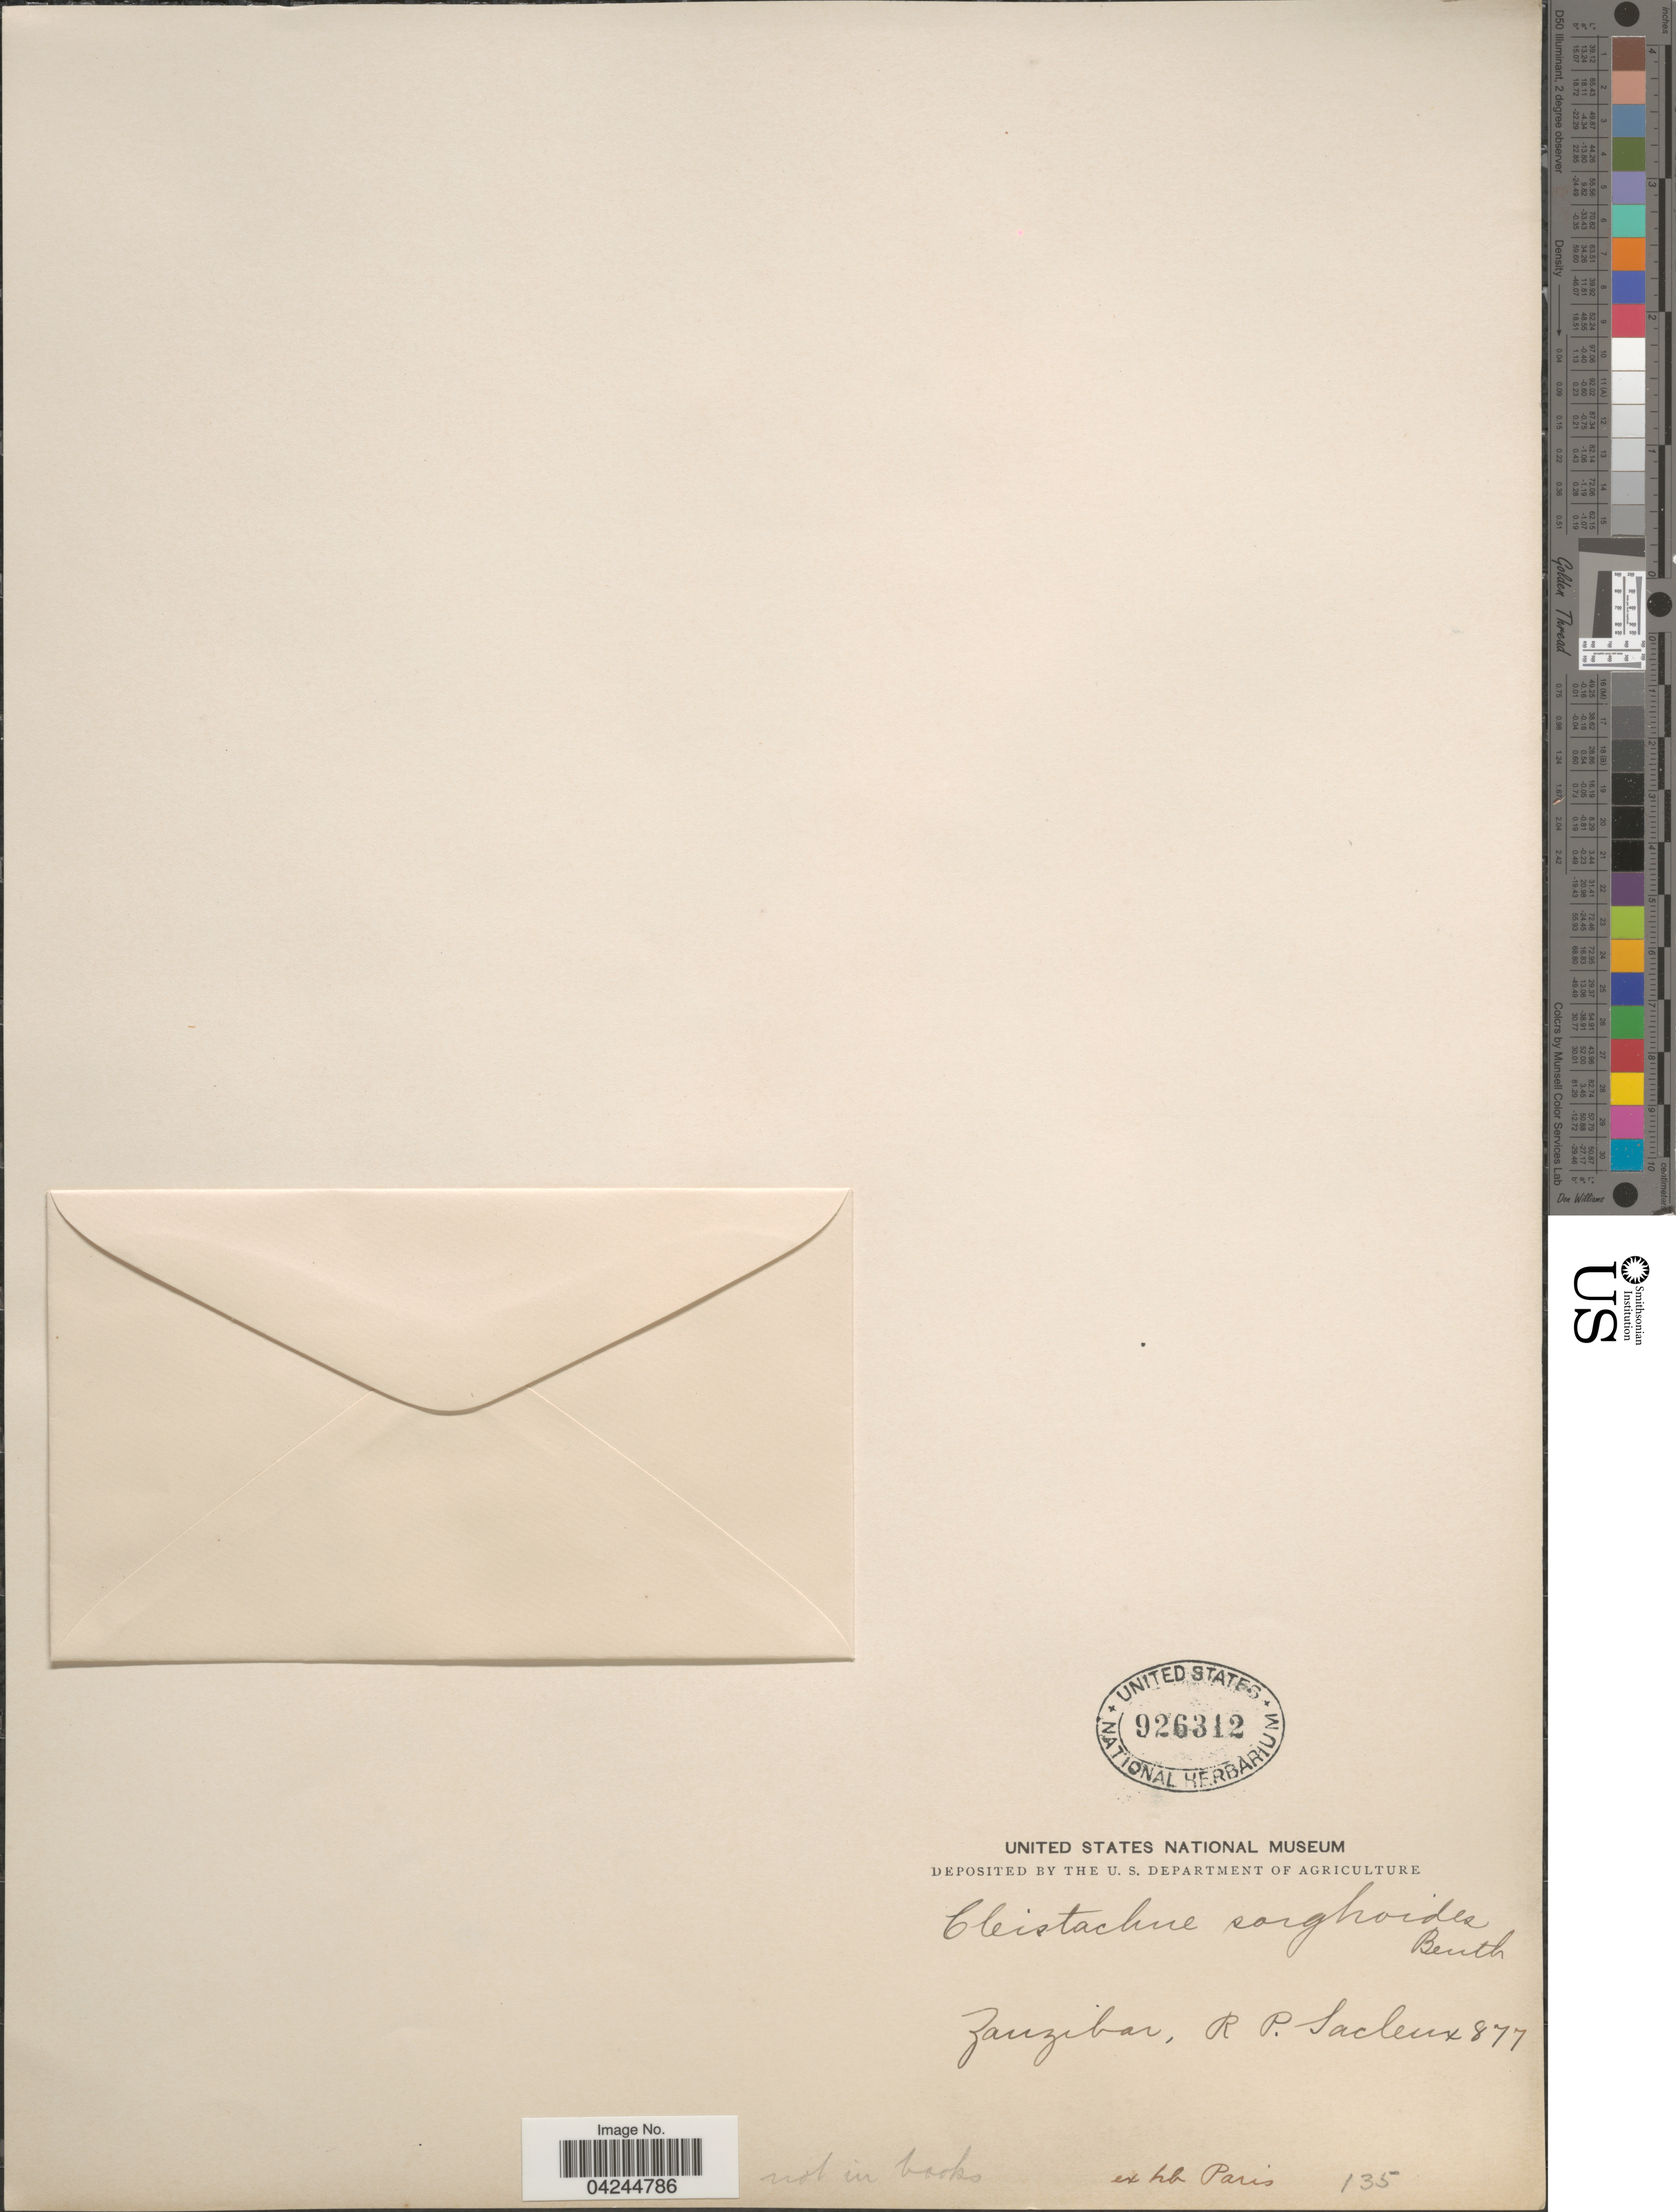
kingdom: Plantae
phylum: Tracheophyta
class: Liliopsida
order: Poales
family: Poaceae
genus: Cleistachne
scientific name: Cleistachne sorghoides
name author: Benth.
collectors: R. Sacleux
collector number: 877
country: Tanzania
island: Zanzibar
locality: Zanzibar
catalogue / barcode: US 926312